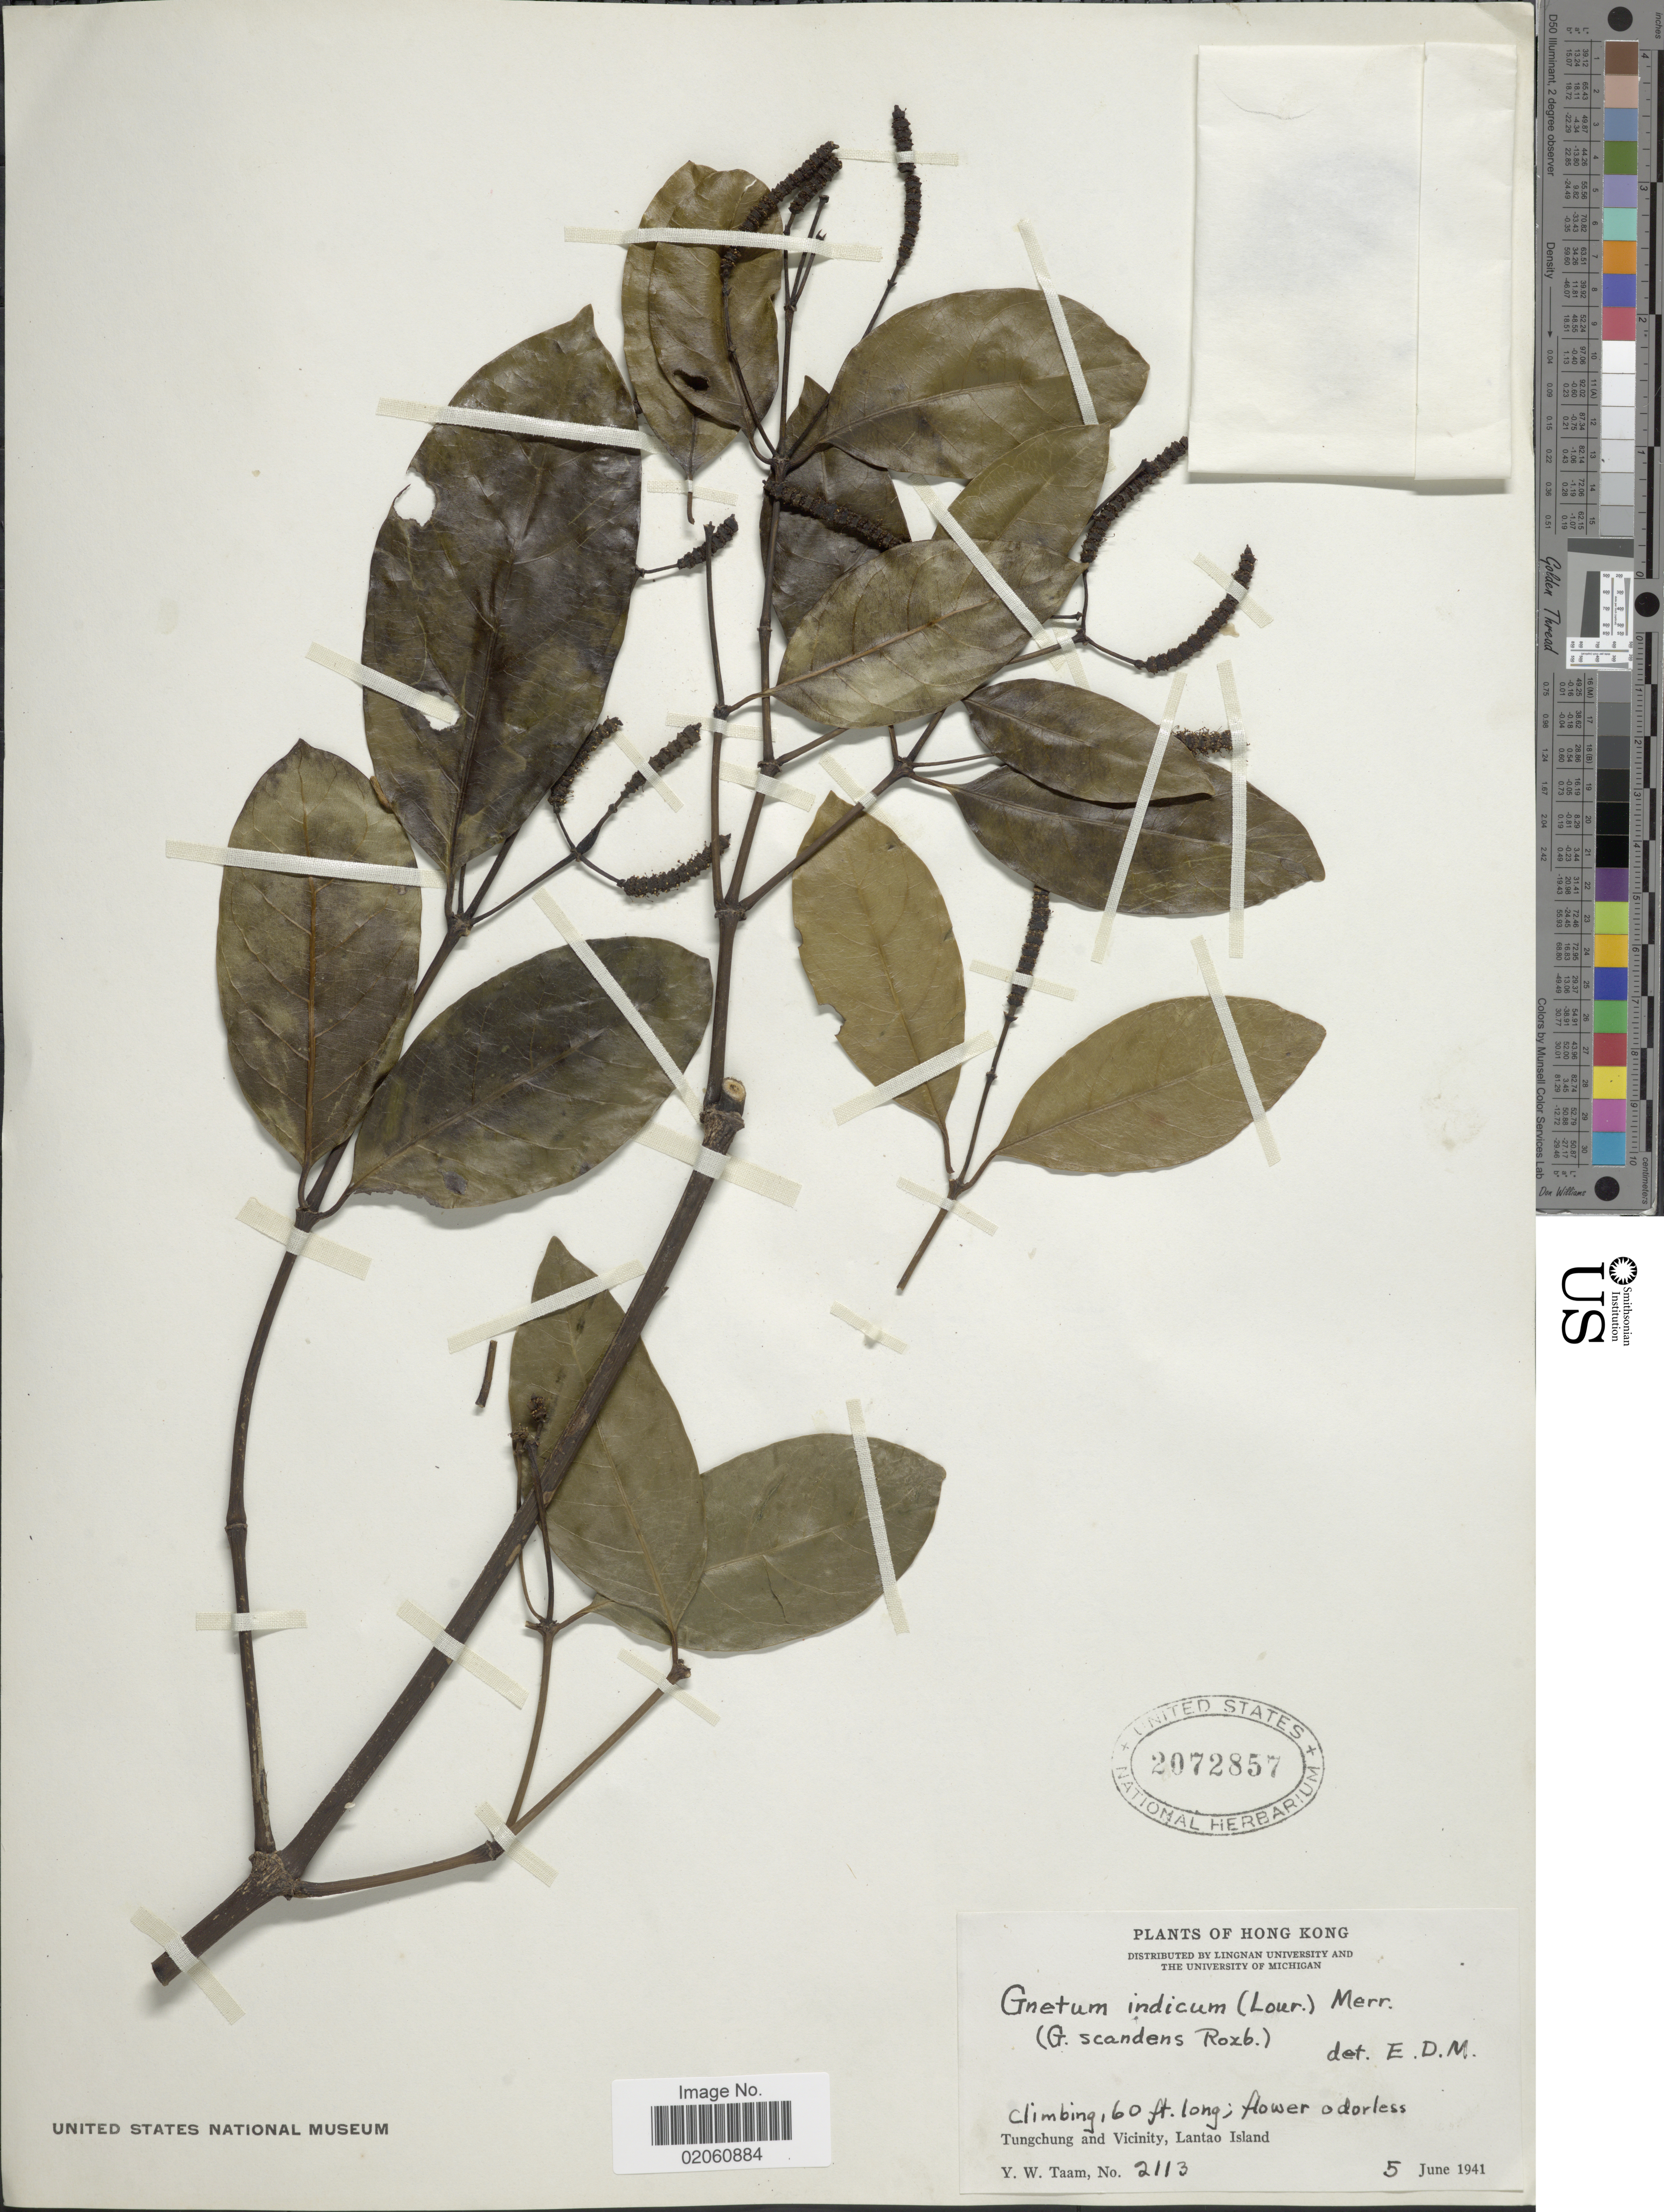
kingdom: Plantae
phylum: Tracheophyta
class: Gnetopsida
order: Gnetales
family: Gnetaceae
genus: Gnetum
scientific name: Gnetum indicum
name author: (Lour.) Merr.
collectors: Y. W. Taam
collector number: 2113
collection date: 1941-06-05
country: China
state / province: Hong Kong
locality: Tungchung and Vicinity, Lantao Island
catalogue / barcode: US 2072857